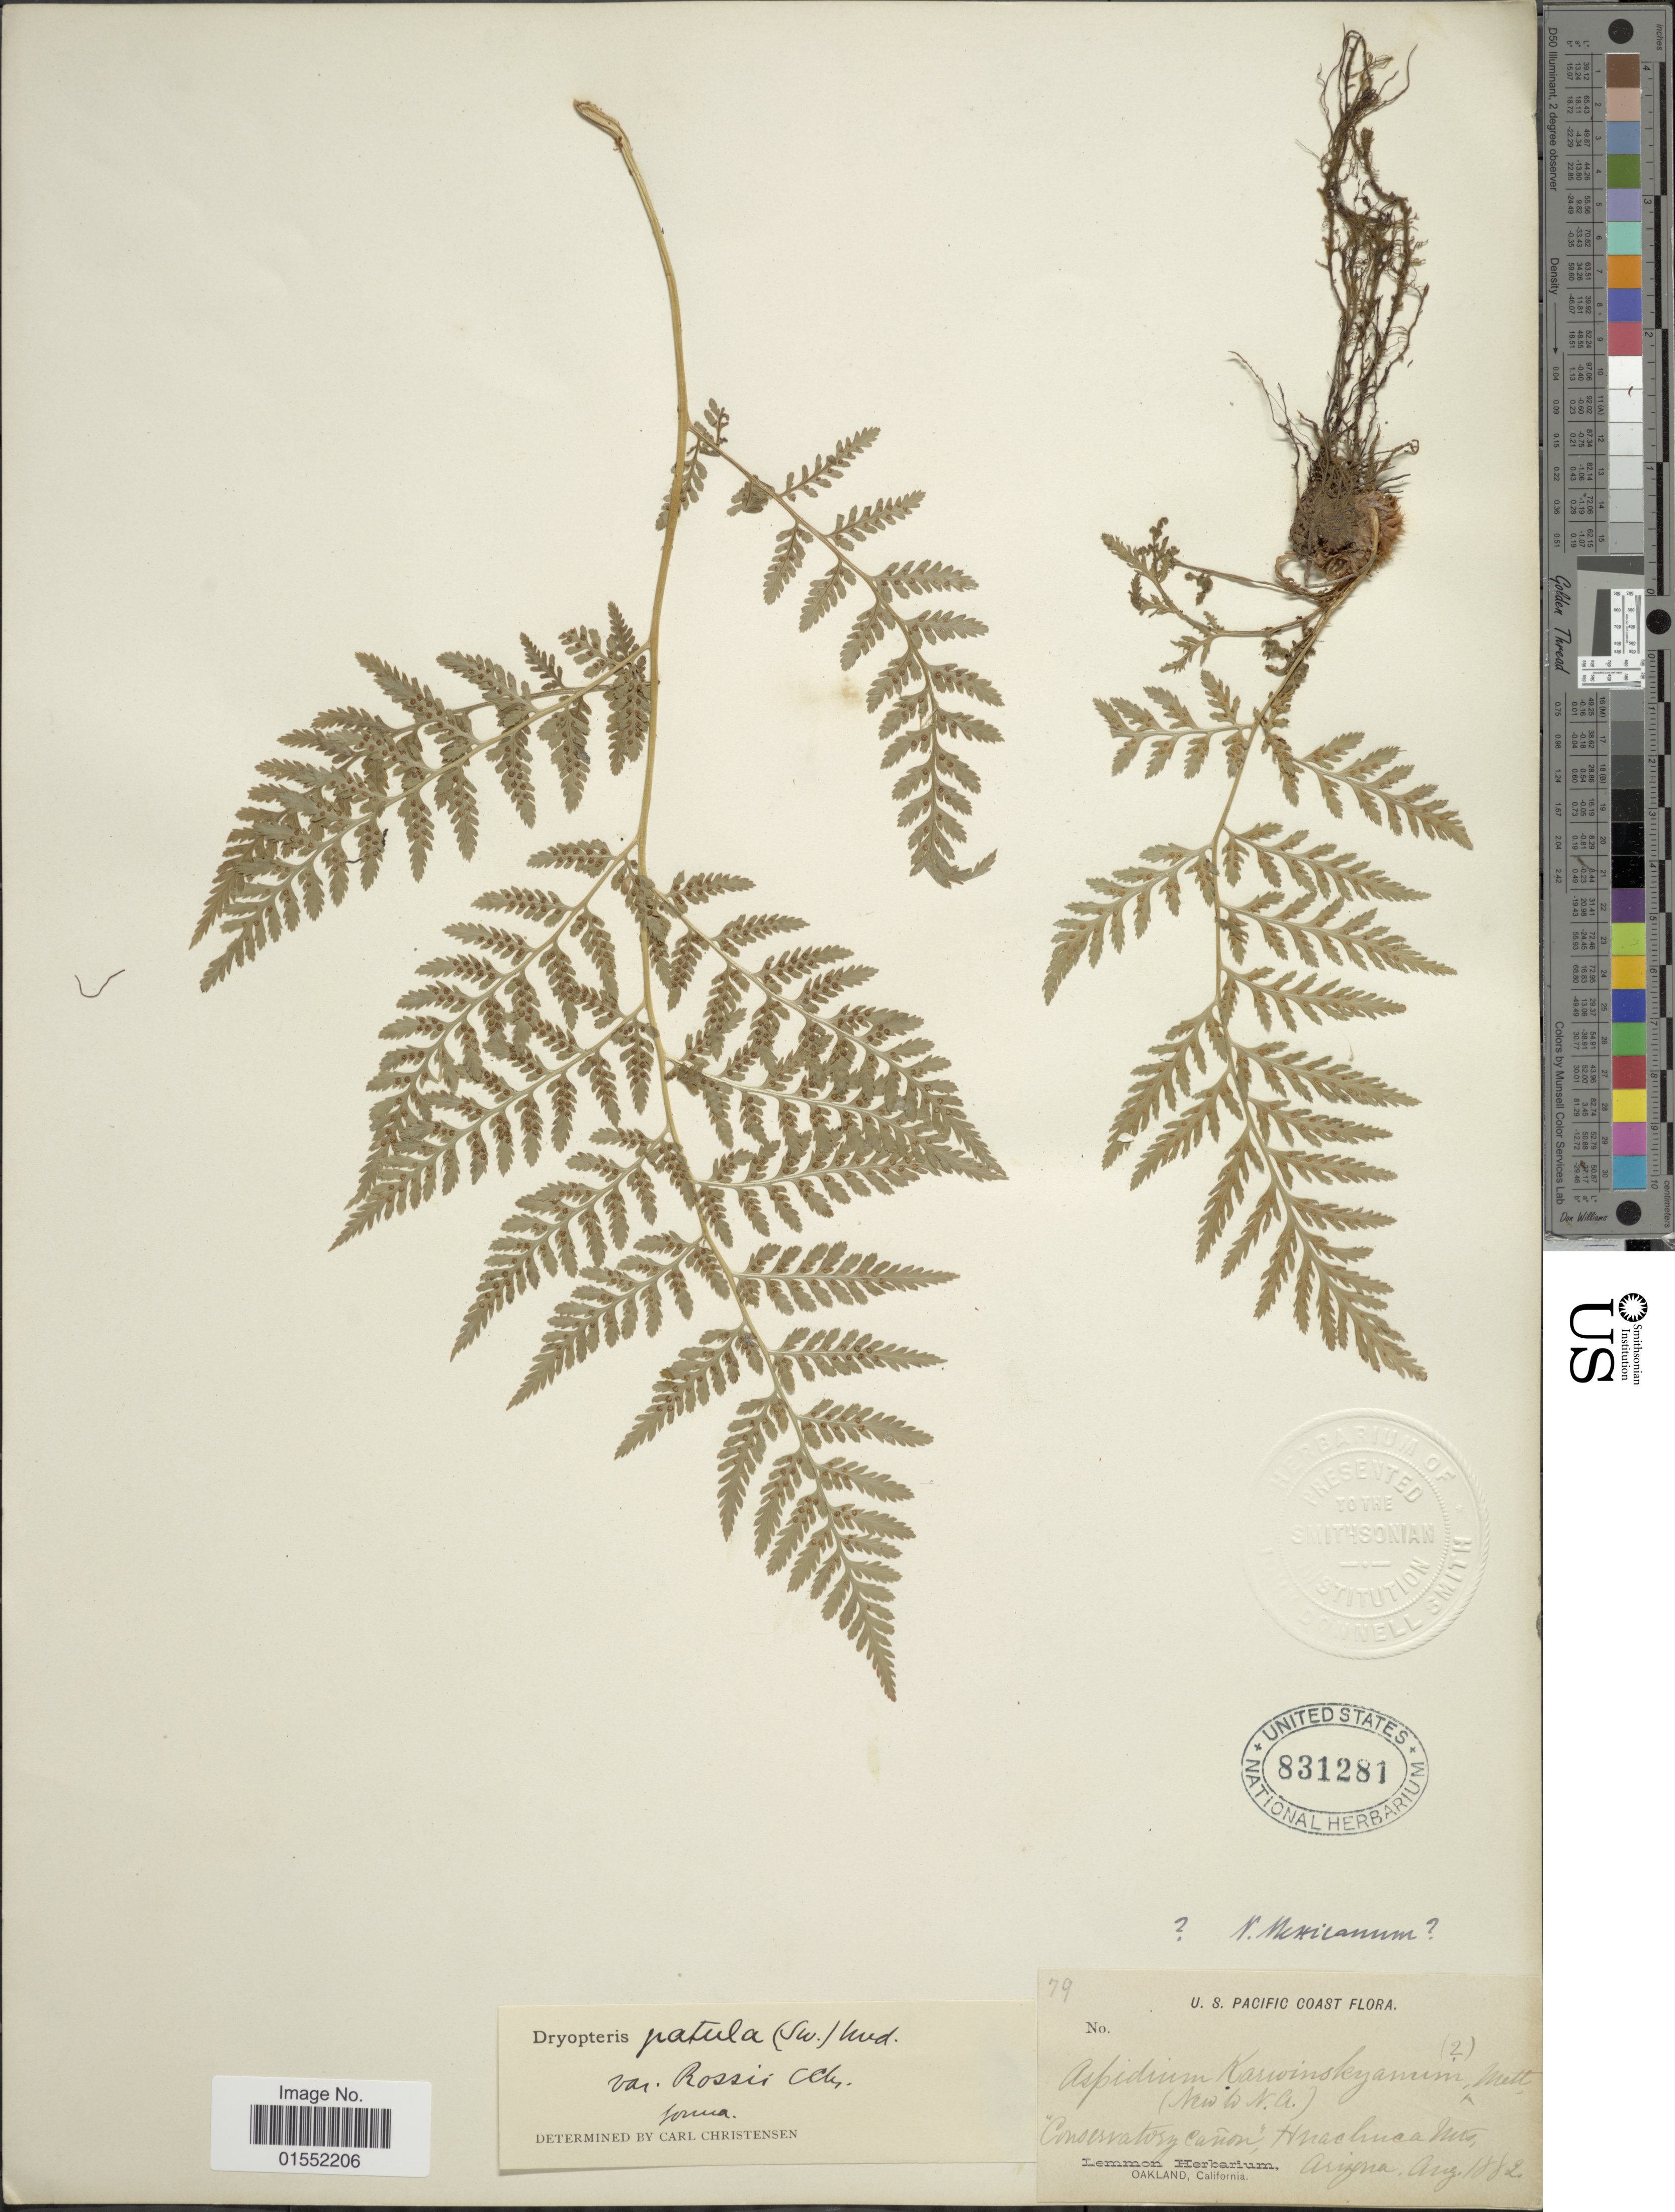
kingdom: Plantae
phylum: Tracheophyta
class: Polypodiopsida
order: Polypodiales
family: Dryopteridaceae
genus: Dryopteris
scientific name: Dryopteris rossii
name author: C. Chr.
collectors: ex herb. Lemmon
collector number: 79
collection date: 1882-08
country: United States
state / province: Arizona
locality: U.S. Pacific Coast, "Conservatory Cañon," Huachuca Mts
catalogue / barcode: US 831281